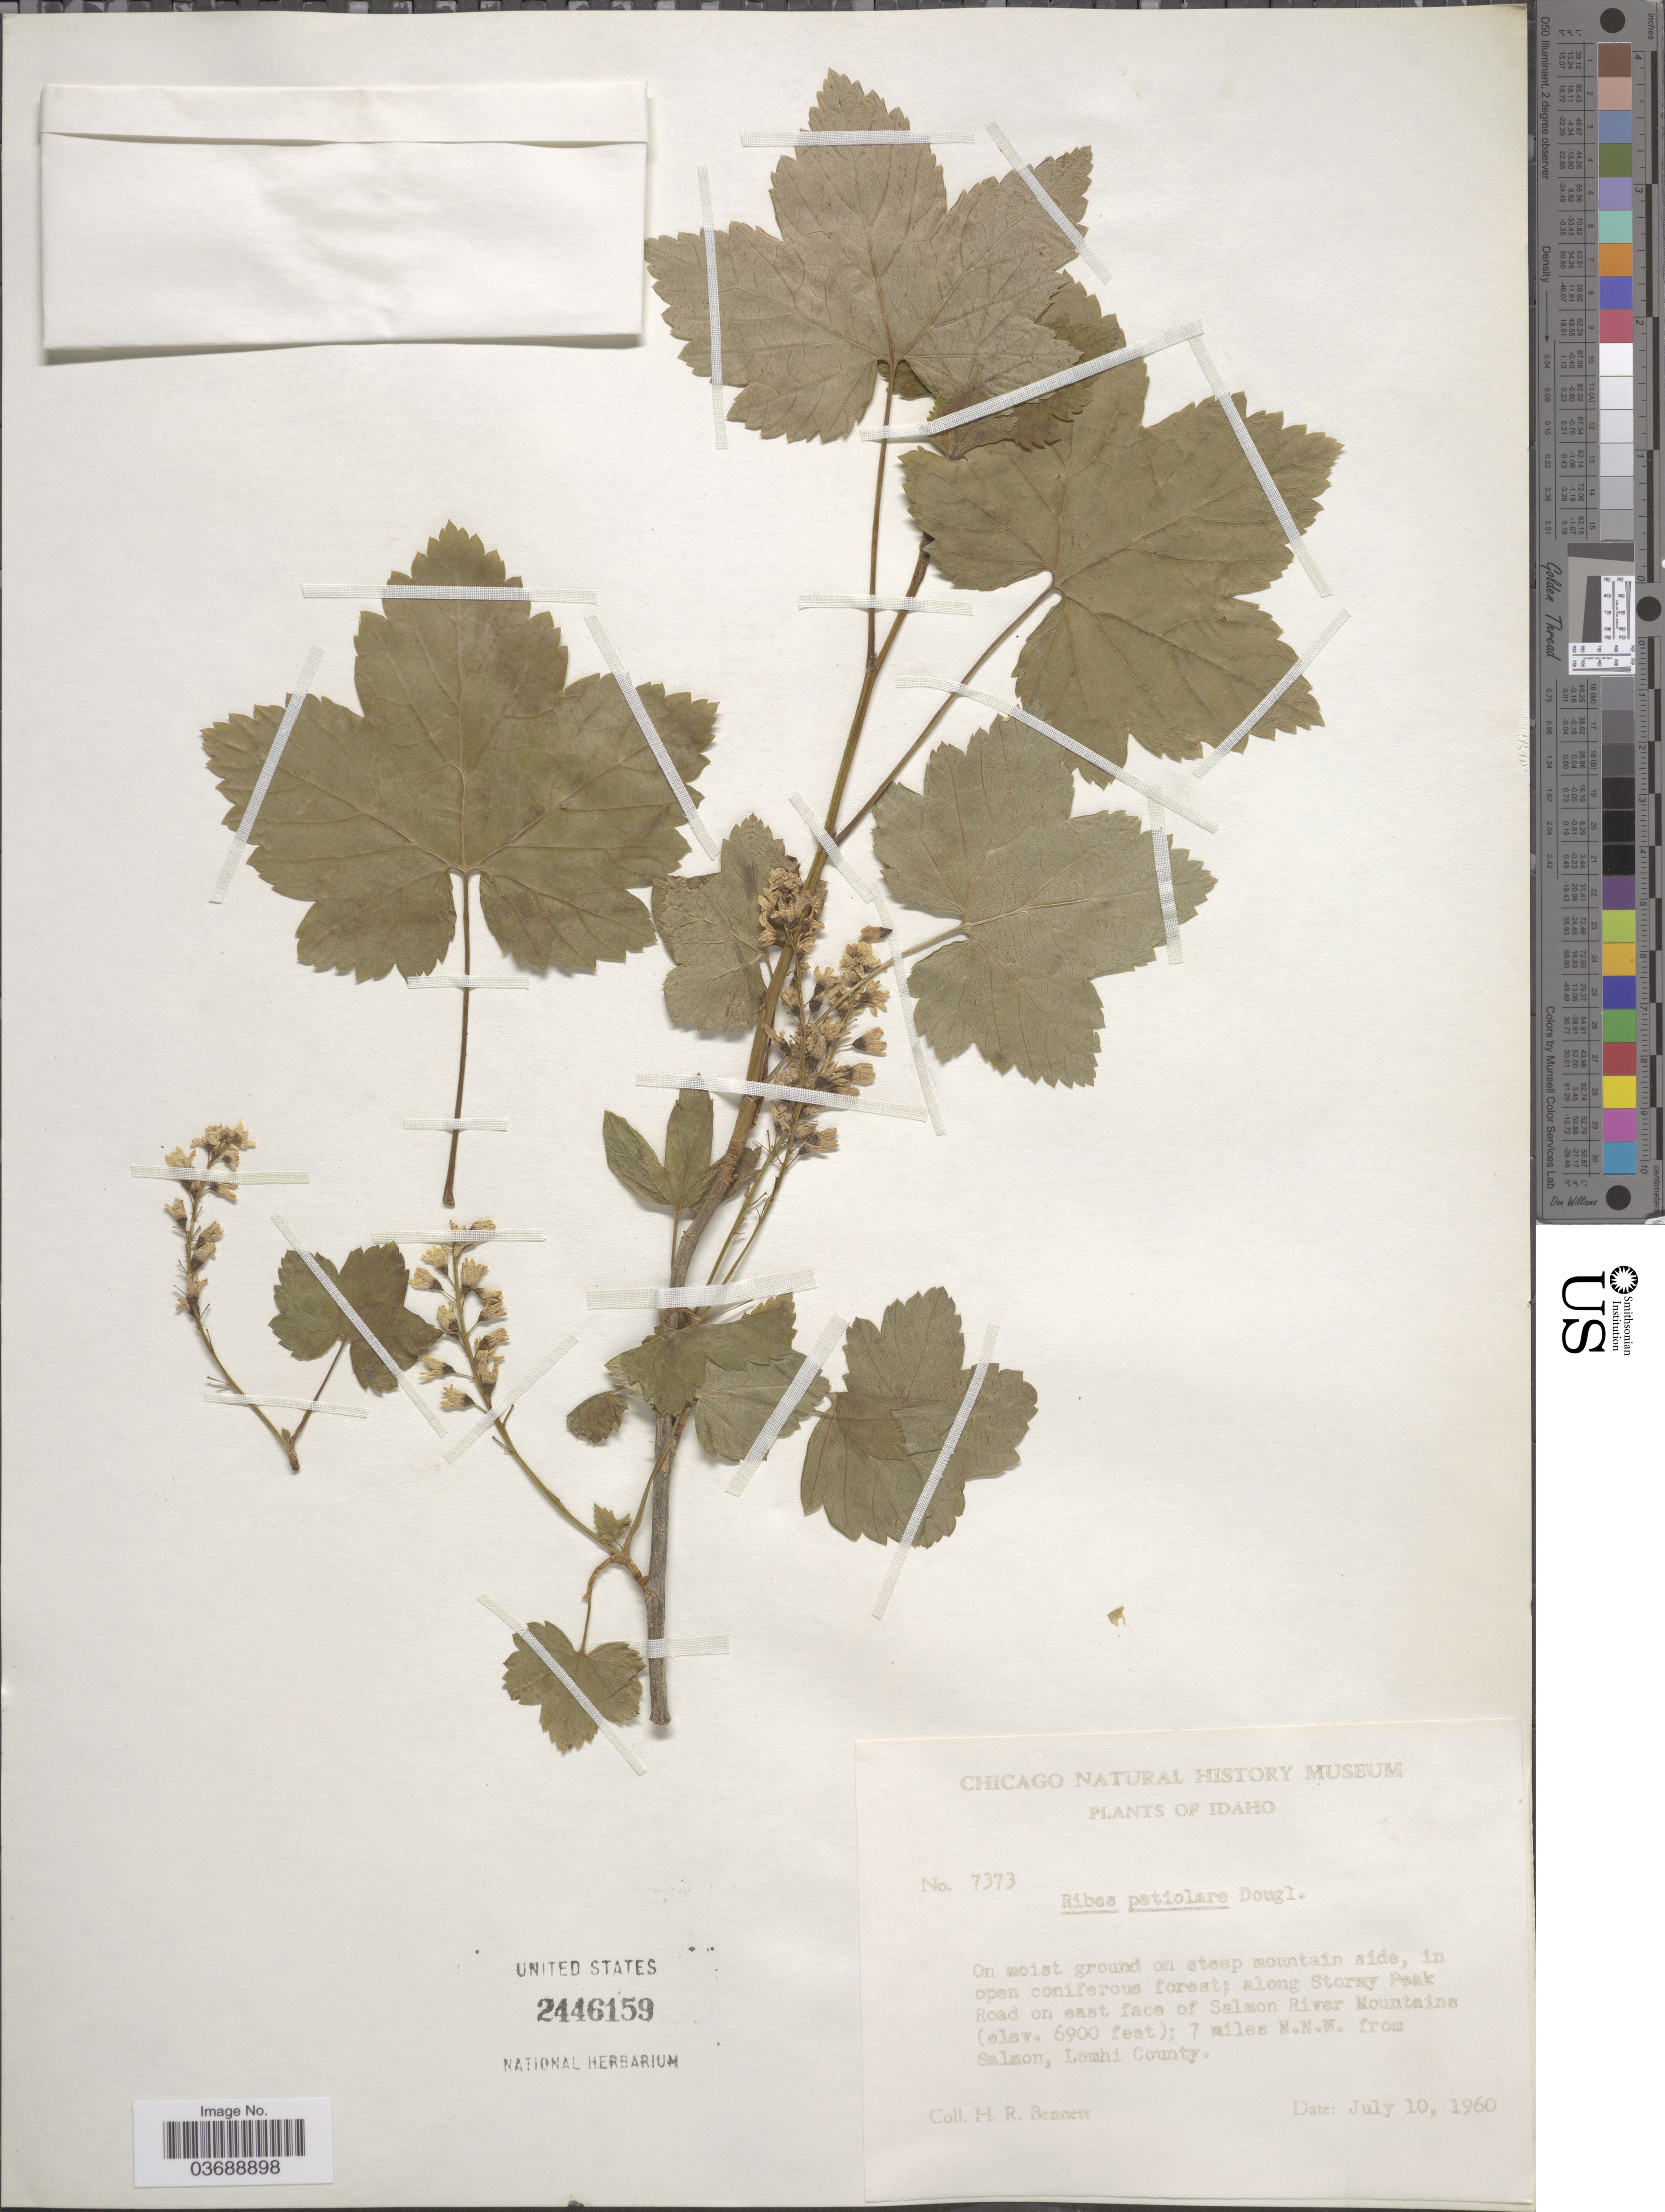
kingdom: Plantae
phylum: Tracheophyta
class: Magnoliopsida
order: Saxifragales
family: Grossulariaceae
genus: Ribes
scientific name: Ribes petiolare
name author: Douglas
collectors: H. R. Bennett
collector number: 7373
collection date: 1960-07-10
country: United States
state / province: Idaho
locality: On steep mountain side, in open coniferous forest; along Stormy Peak Road on east face of Salmon River Mountains; 7 miles N.N.W. from Salmon, Lemhi County.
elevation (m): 2103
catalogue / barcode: US 2446159